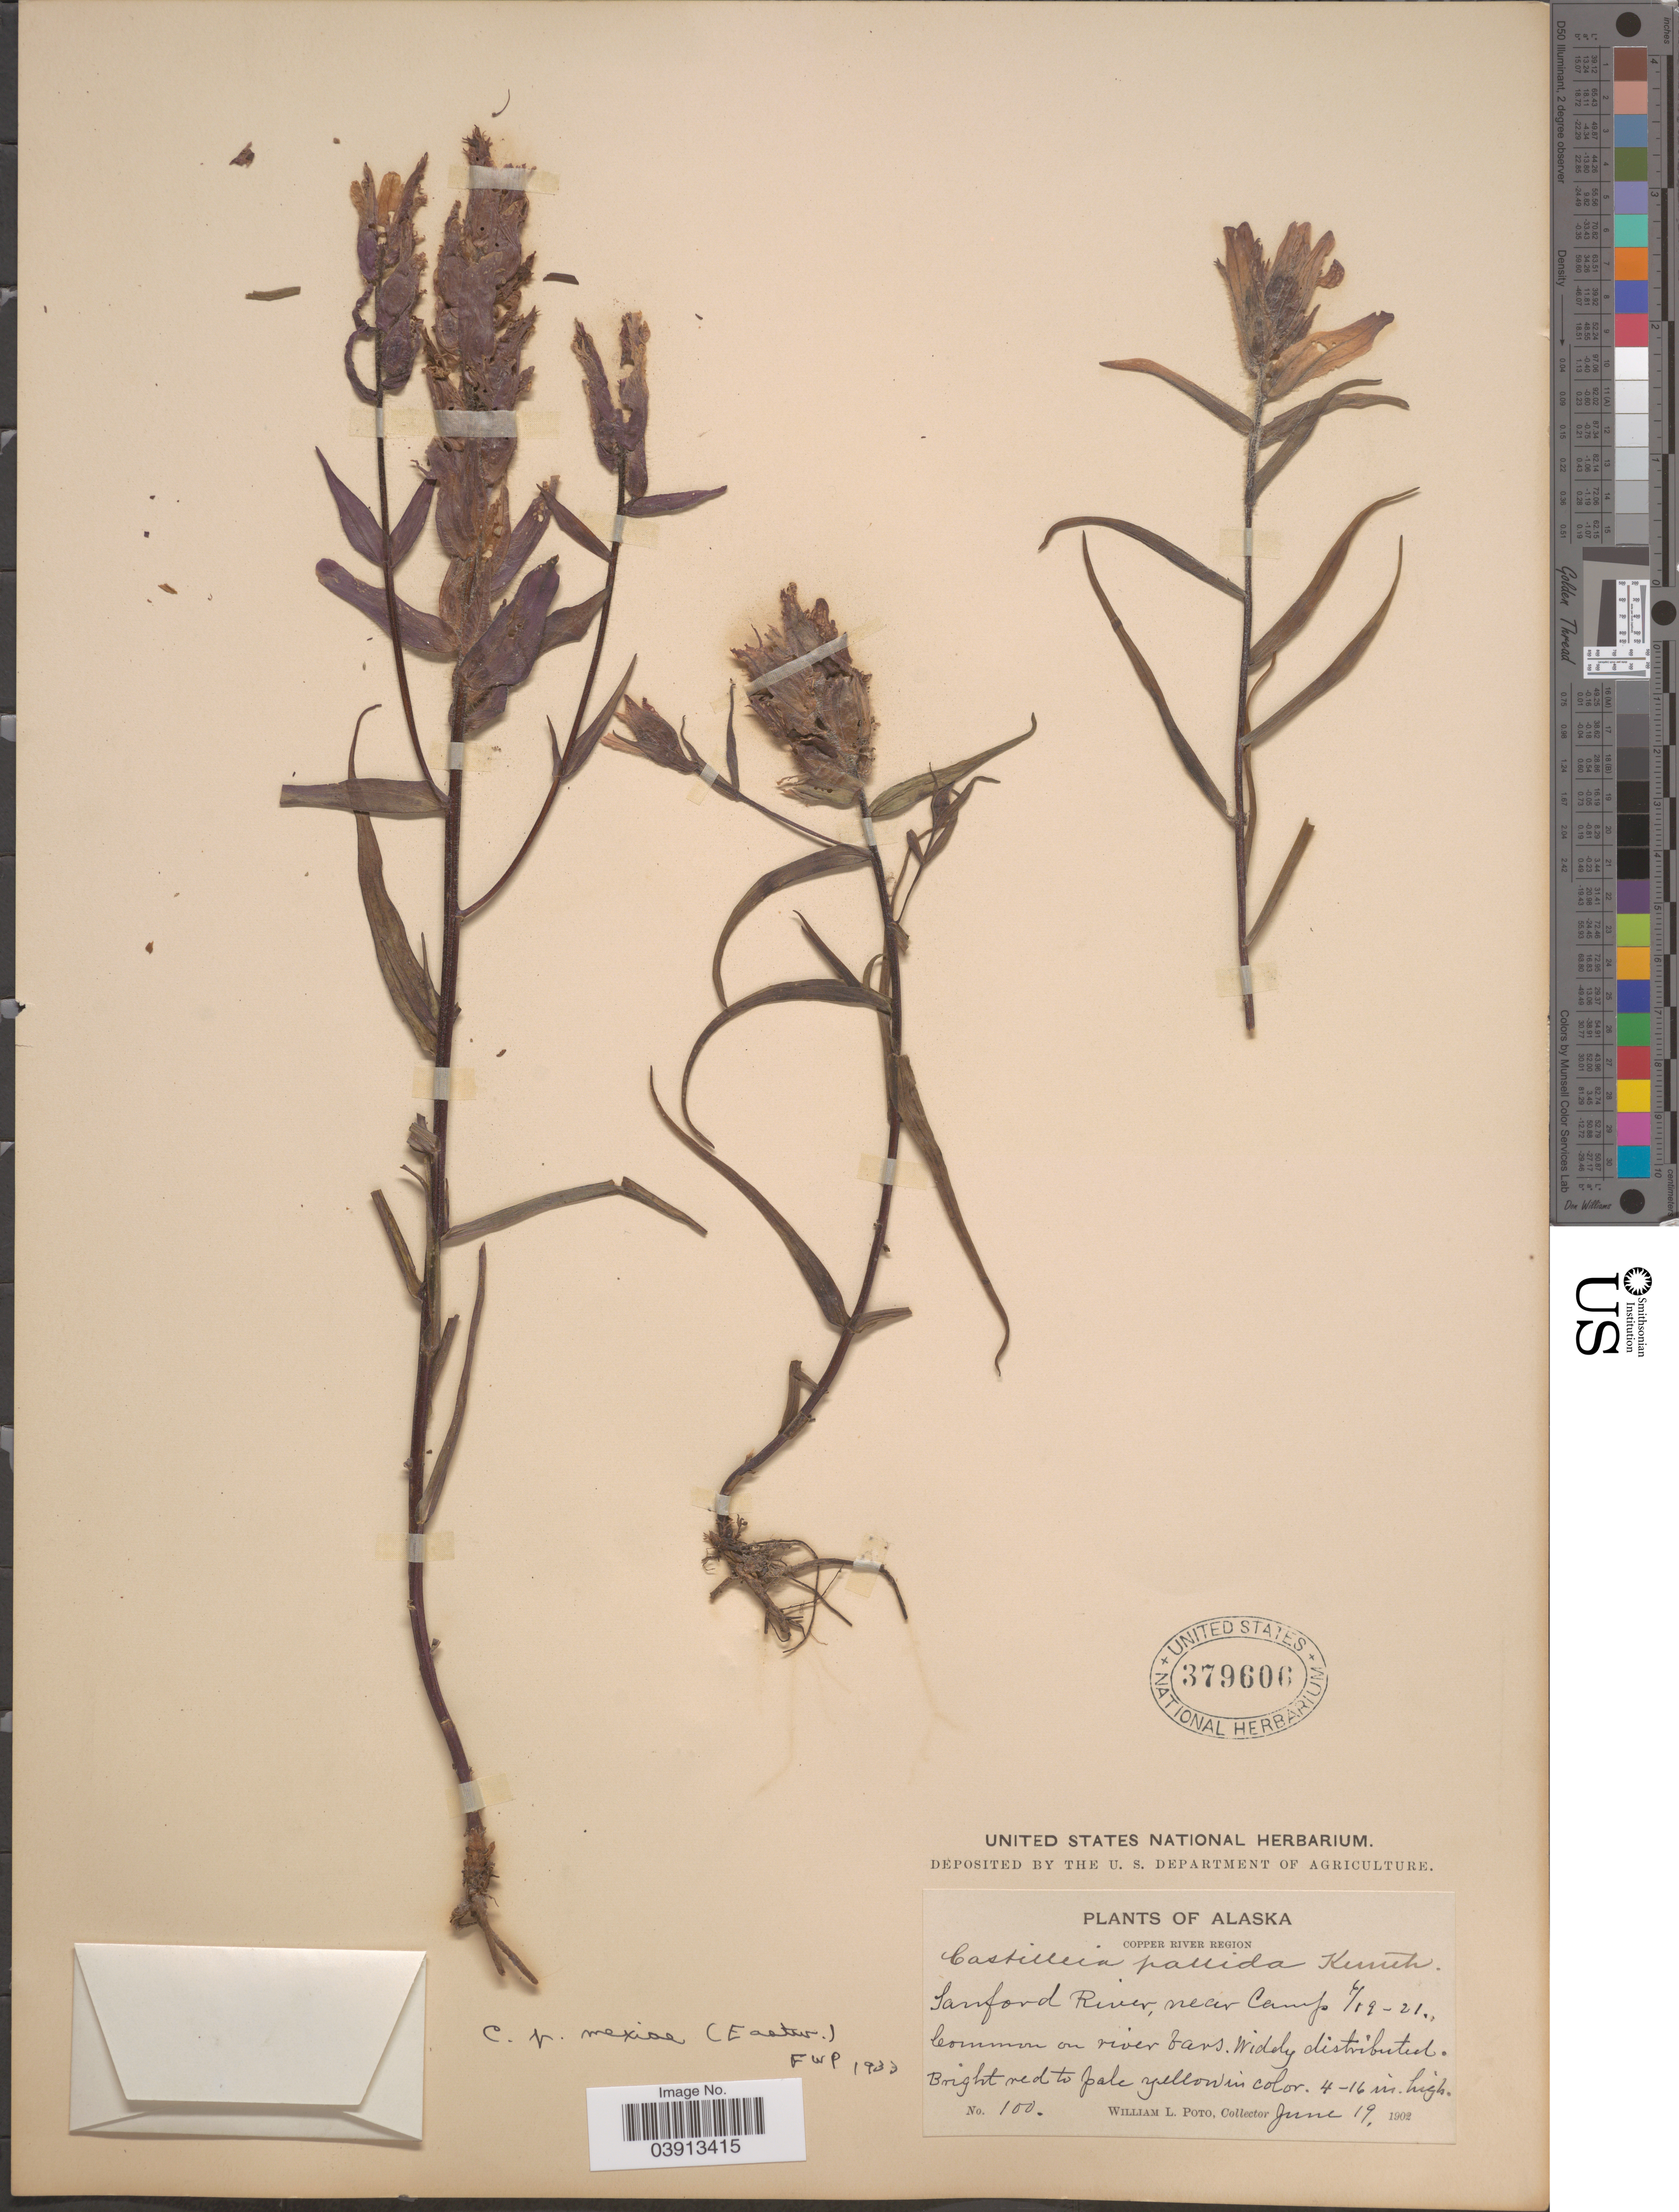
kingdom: Plantae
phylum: Tracheophyta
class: Magnoliopsida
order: Lamiales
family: Orobanchaceae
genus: Castilleja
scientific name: Castilleja pallida subsp. mexiae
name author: Pennell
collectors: W. Poto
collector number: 100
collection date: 1902-06-19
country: United States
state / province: Alaska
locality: Copper River Region. Sanford River, near Camp 6/19-21.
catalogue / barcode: US 379606